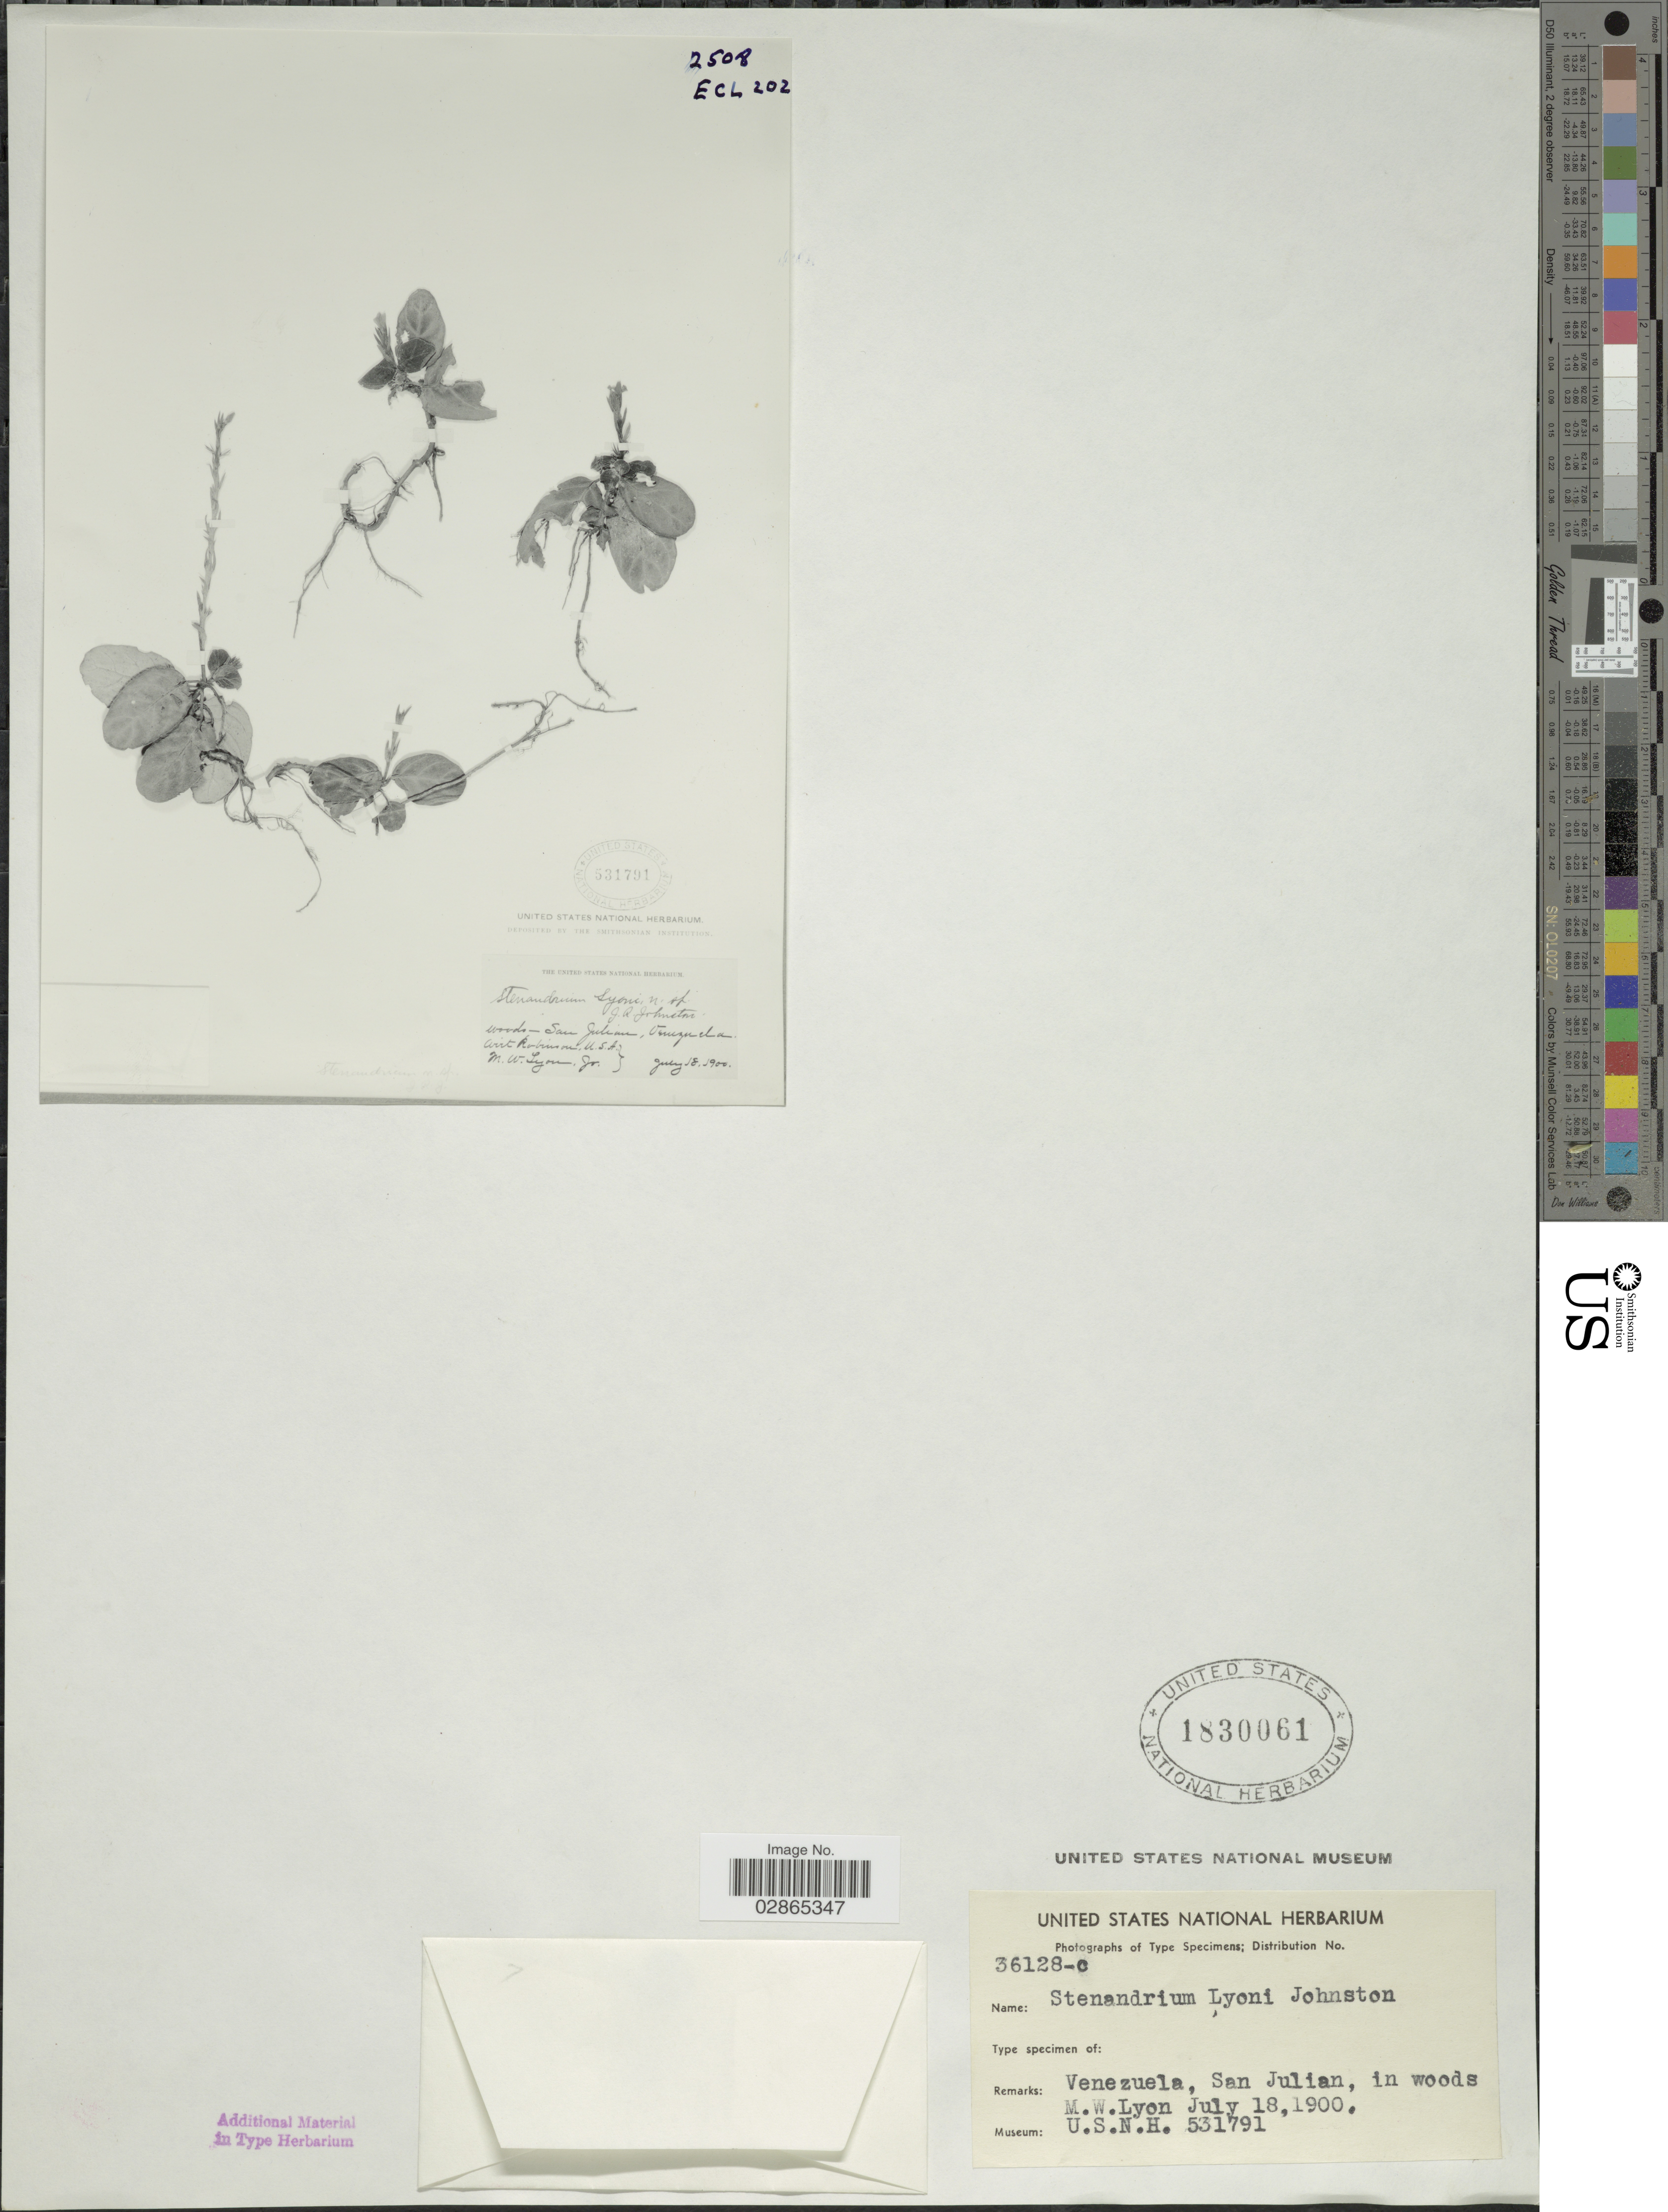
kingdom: Plantae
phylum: Tracheophyta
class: Magnoliopsida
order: Lamiales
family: Acanthaceae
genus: Stenandrium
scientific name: Stenandrium lyonii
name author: J.R. Johnst.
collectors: M. W. Lyon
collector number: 36128-c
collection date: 1900-07-18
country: Venezuela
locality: San Julian.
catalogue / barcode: US 1830061